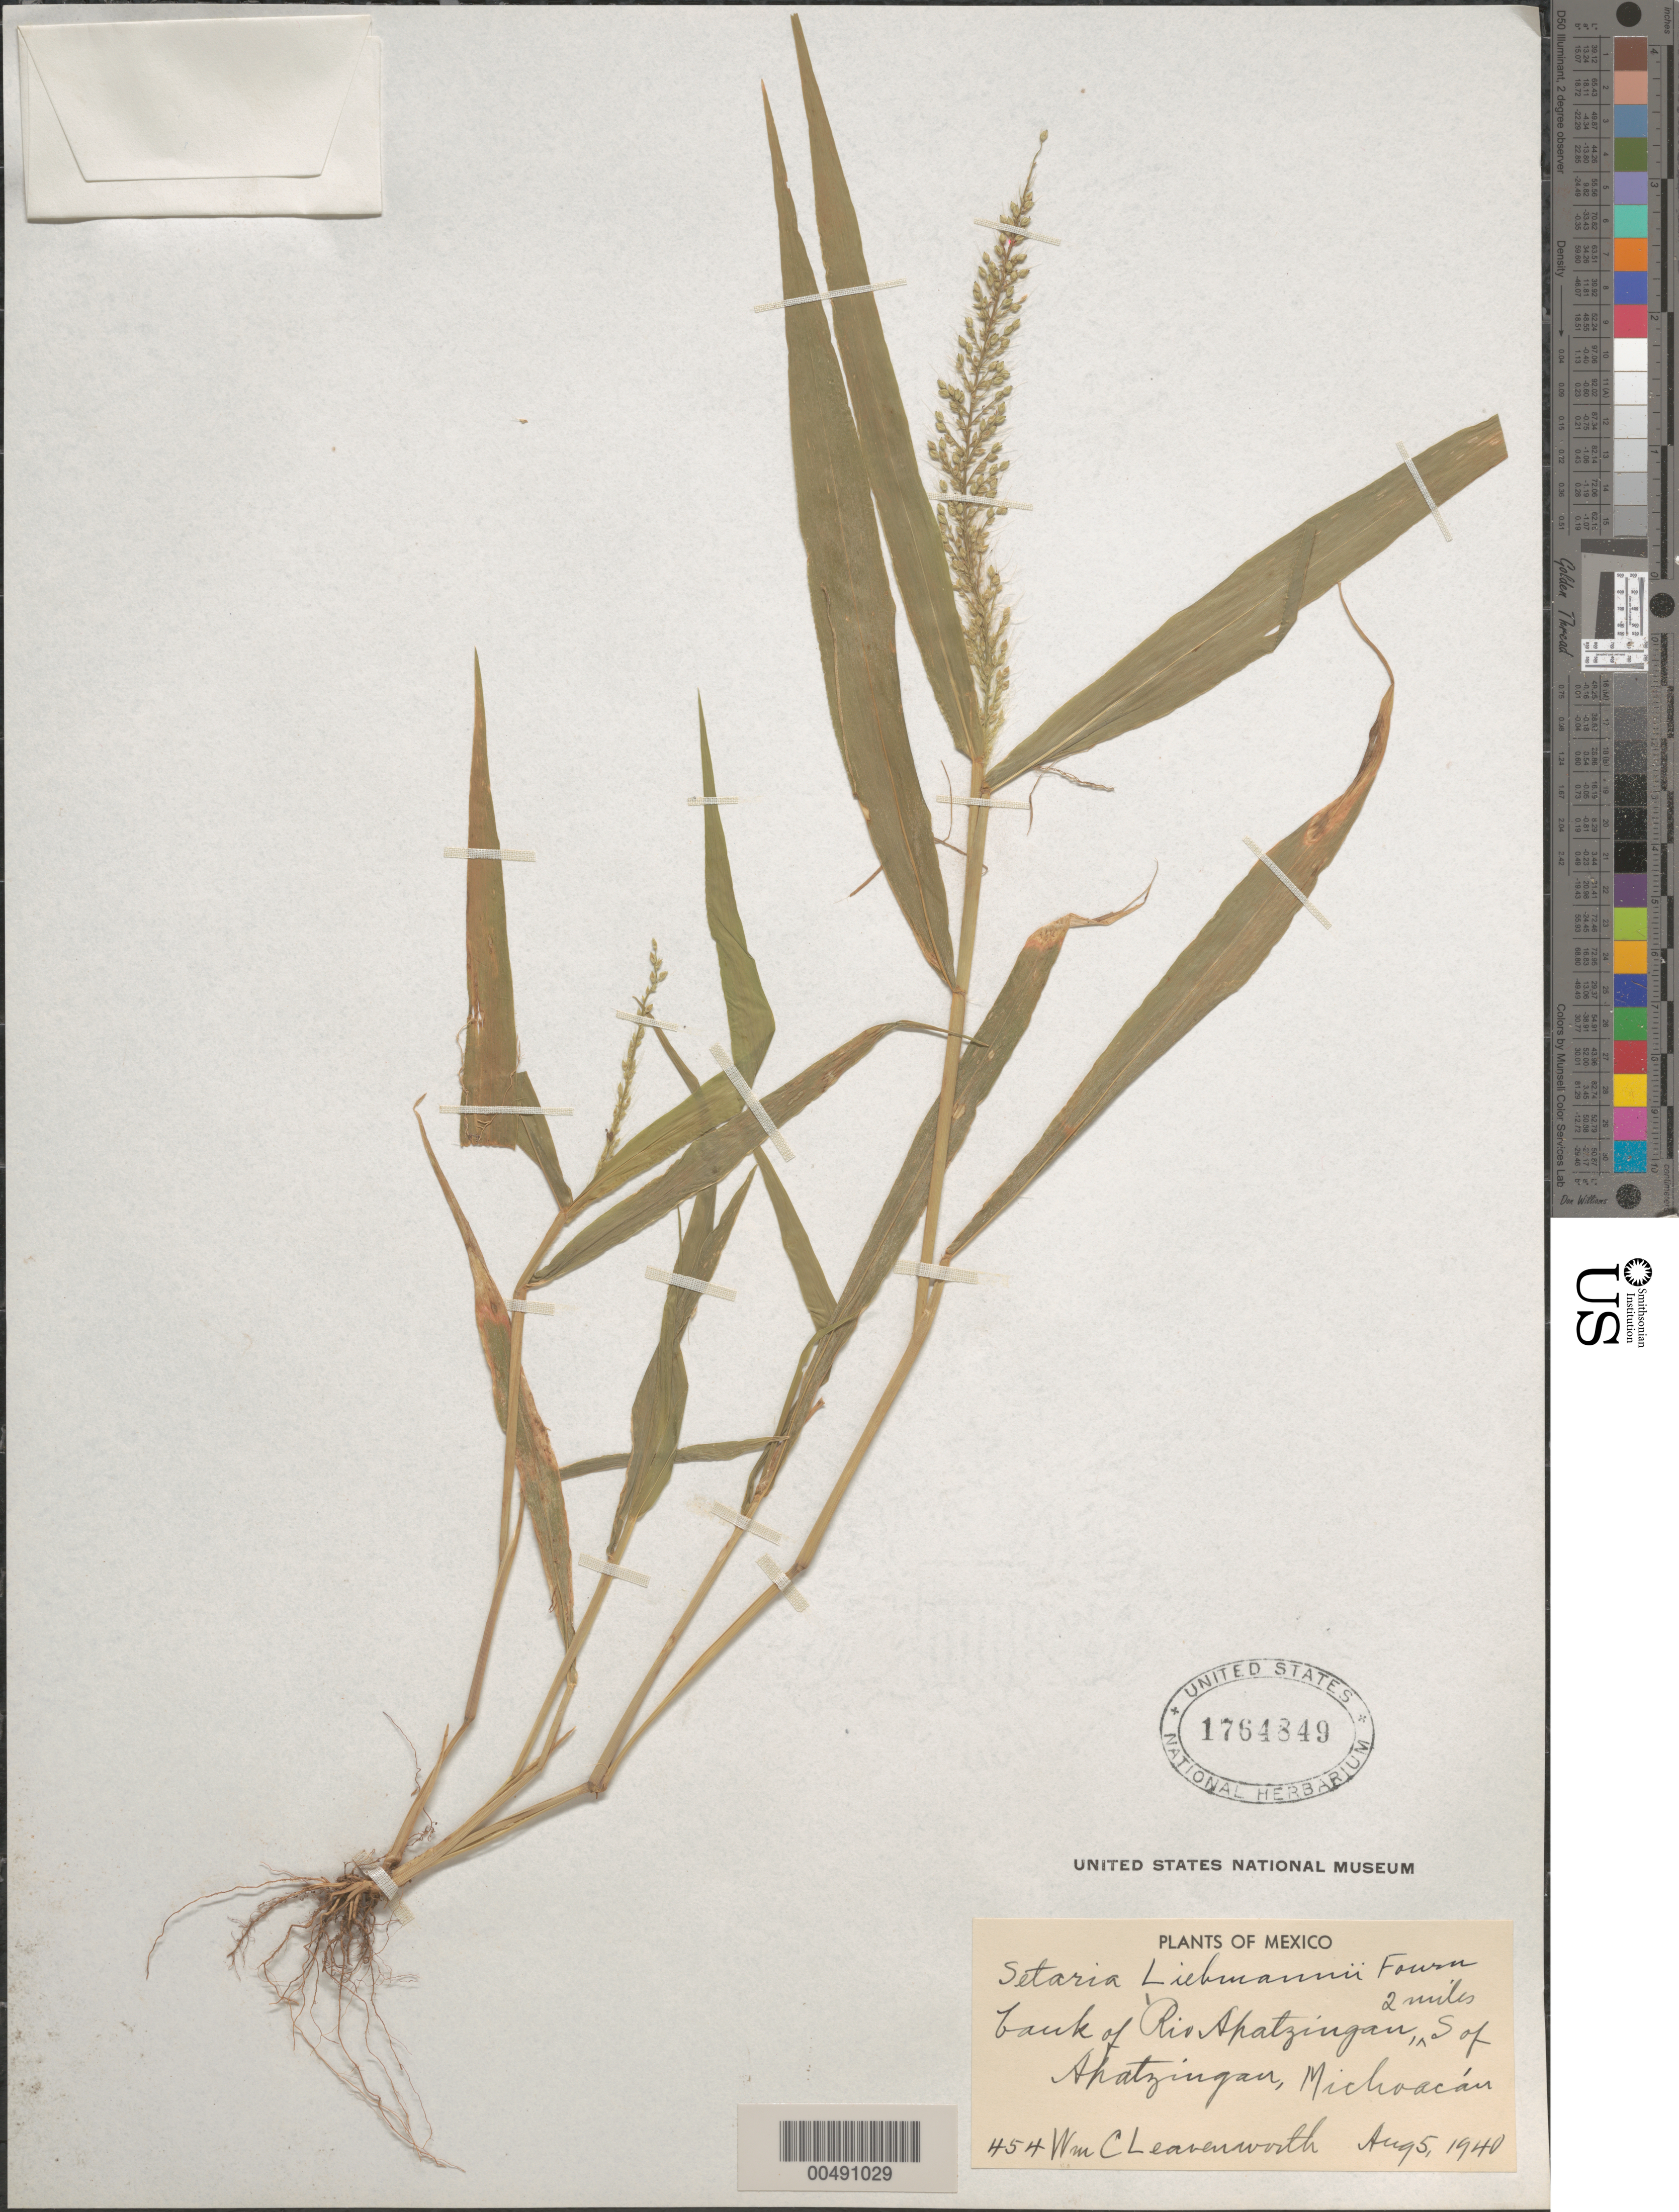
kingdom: Plantae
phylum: Tracheophyta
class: Liliopsida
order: Poales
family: Poaceae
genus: Setaria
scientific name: Setaria liebmannii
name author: E. Fourn.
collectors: W. C. Leavenworth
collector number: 454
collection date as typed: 5 Aug 1940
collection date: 1940-08-05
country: Mexico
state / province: Michoacán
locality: Rio Apatzingan, 2 mi S of Apatzingan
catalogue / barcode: US 1764849